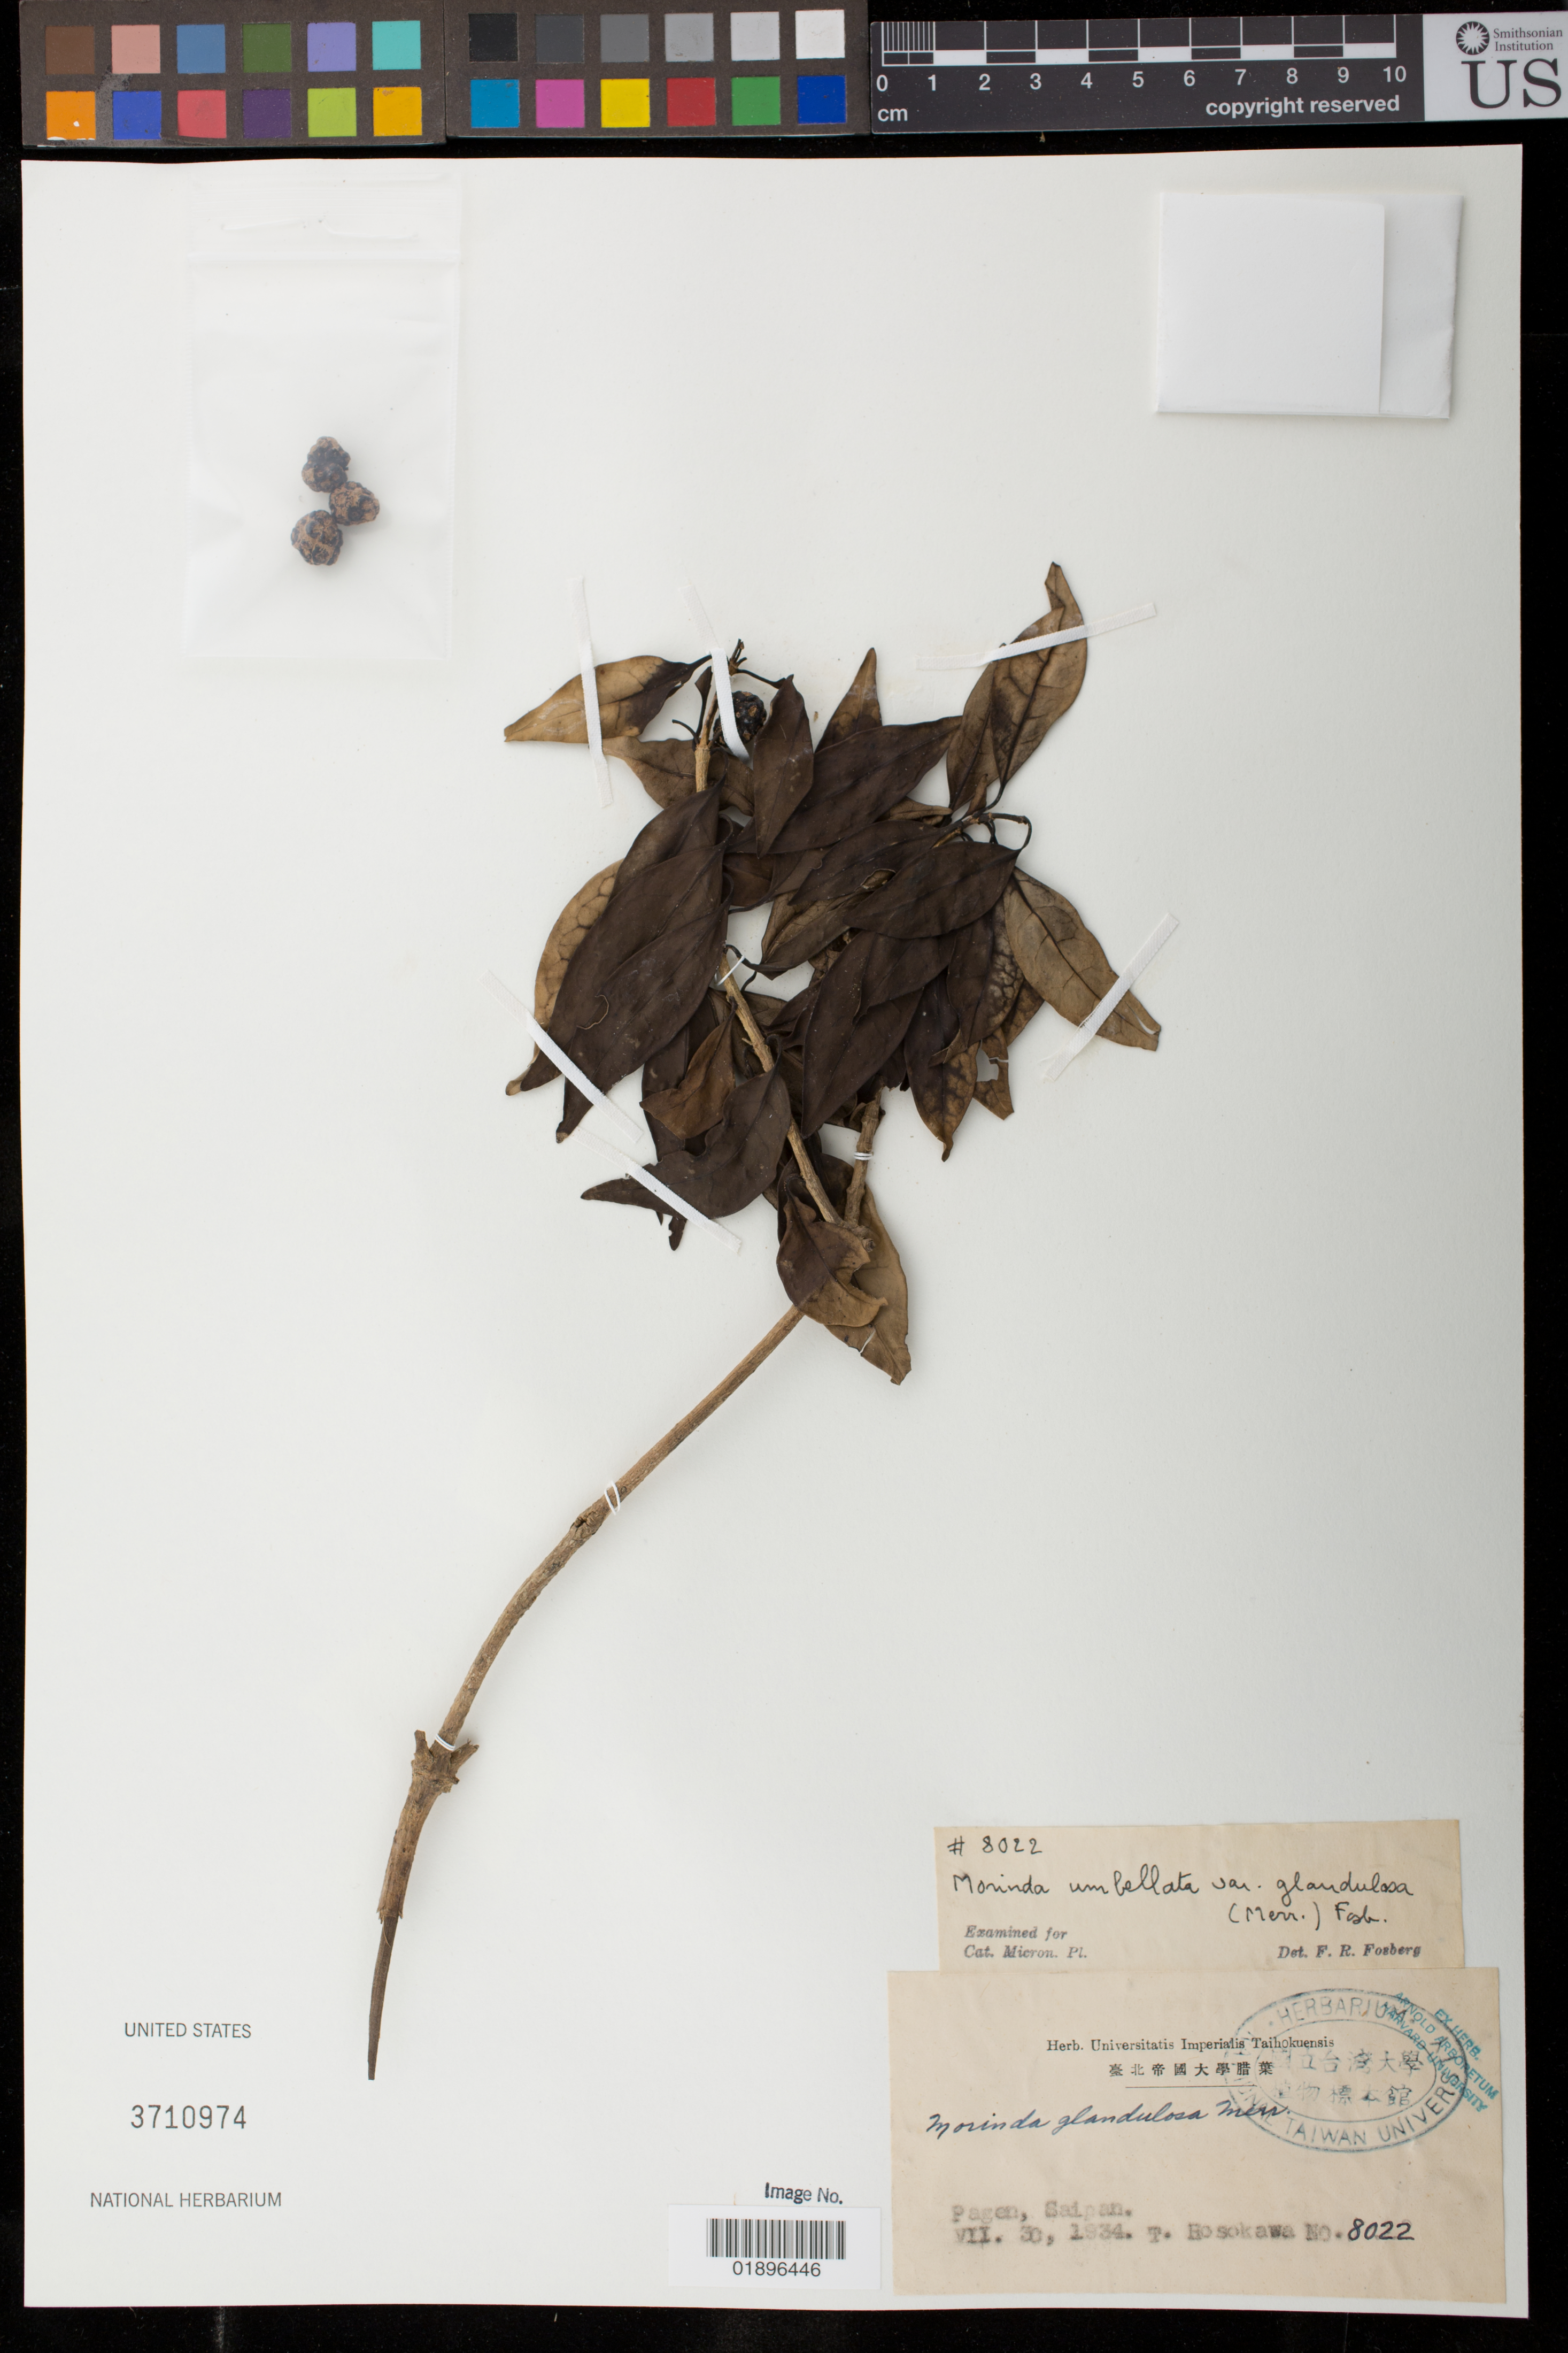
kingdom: Plantae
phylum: Tracheophyta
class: Magnoliopsida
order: Gentianales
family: Rubiaceae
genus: Gynochthodes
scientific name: Gynochthodes myrtifolia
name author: (A. Gray) Razafim. & B. Bremer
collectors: T. Hosokawa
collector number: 8022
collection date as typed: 30 Jul 1934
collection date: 1934-07-30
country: Northern Mariana Islands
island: Pagan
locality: Saipan.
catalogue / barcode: US 3710974